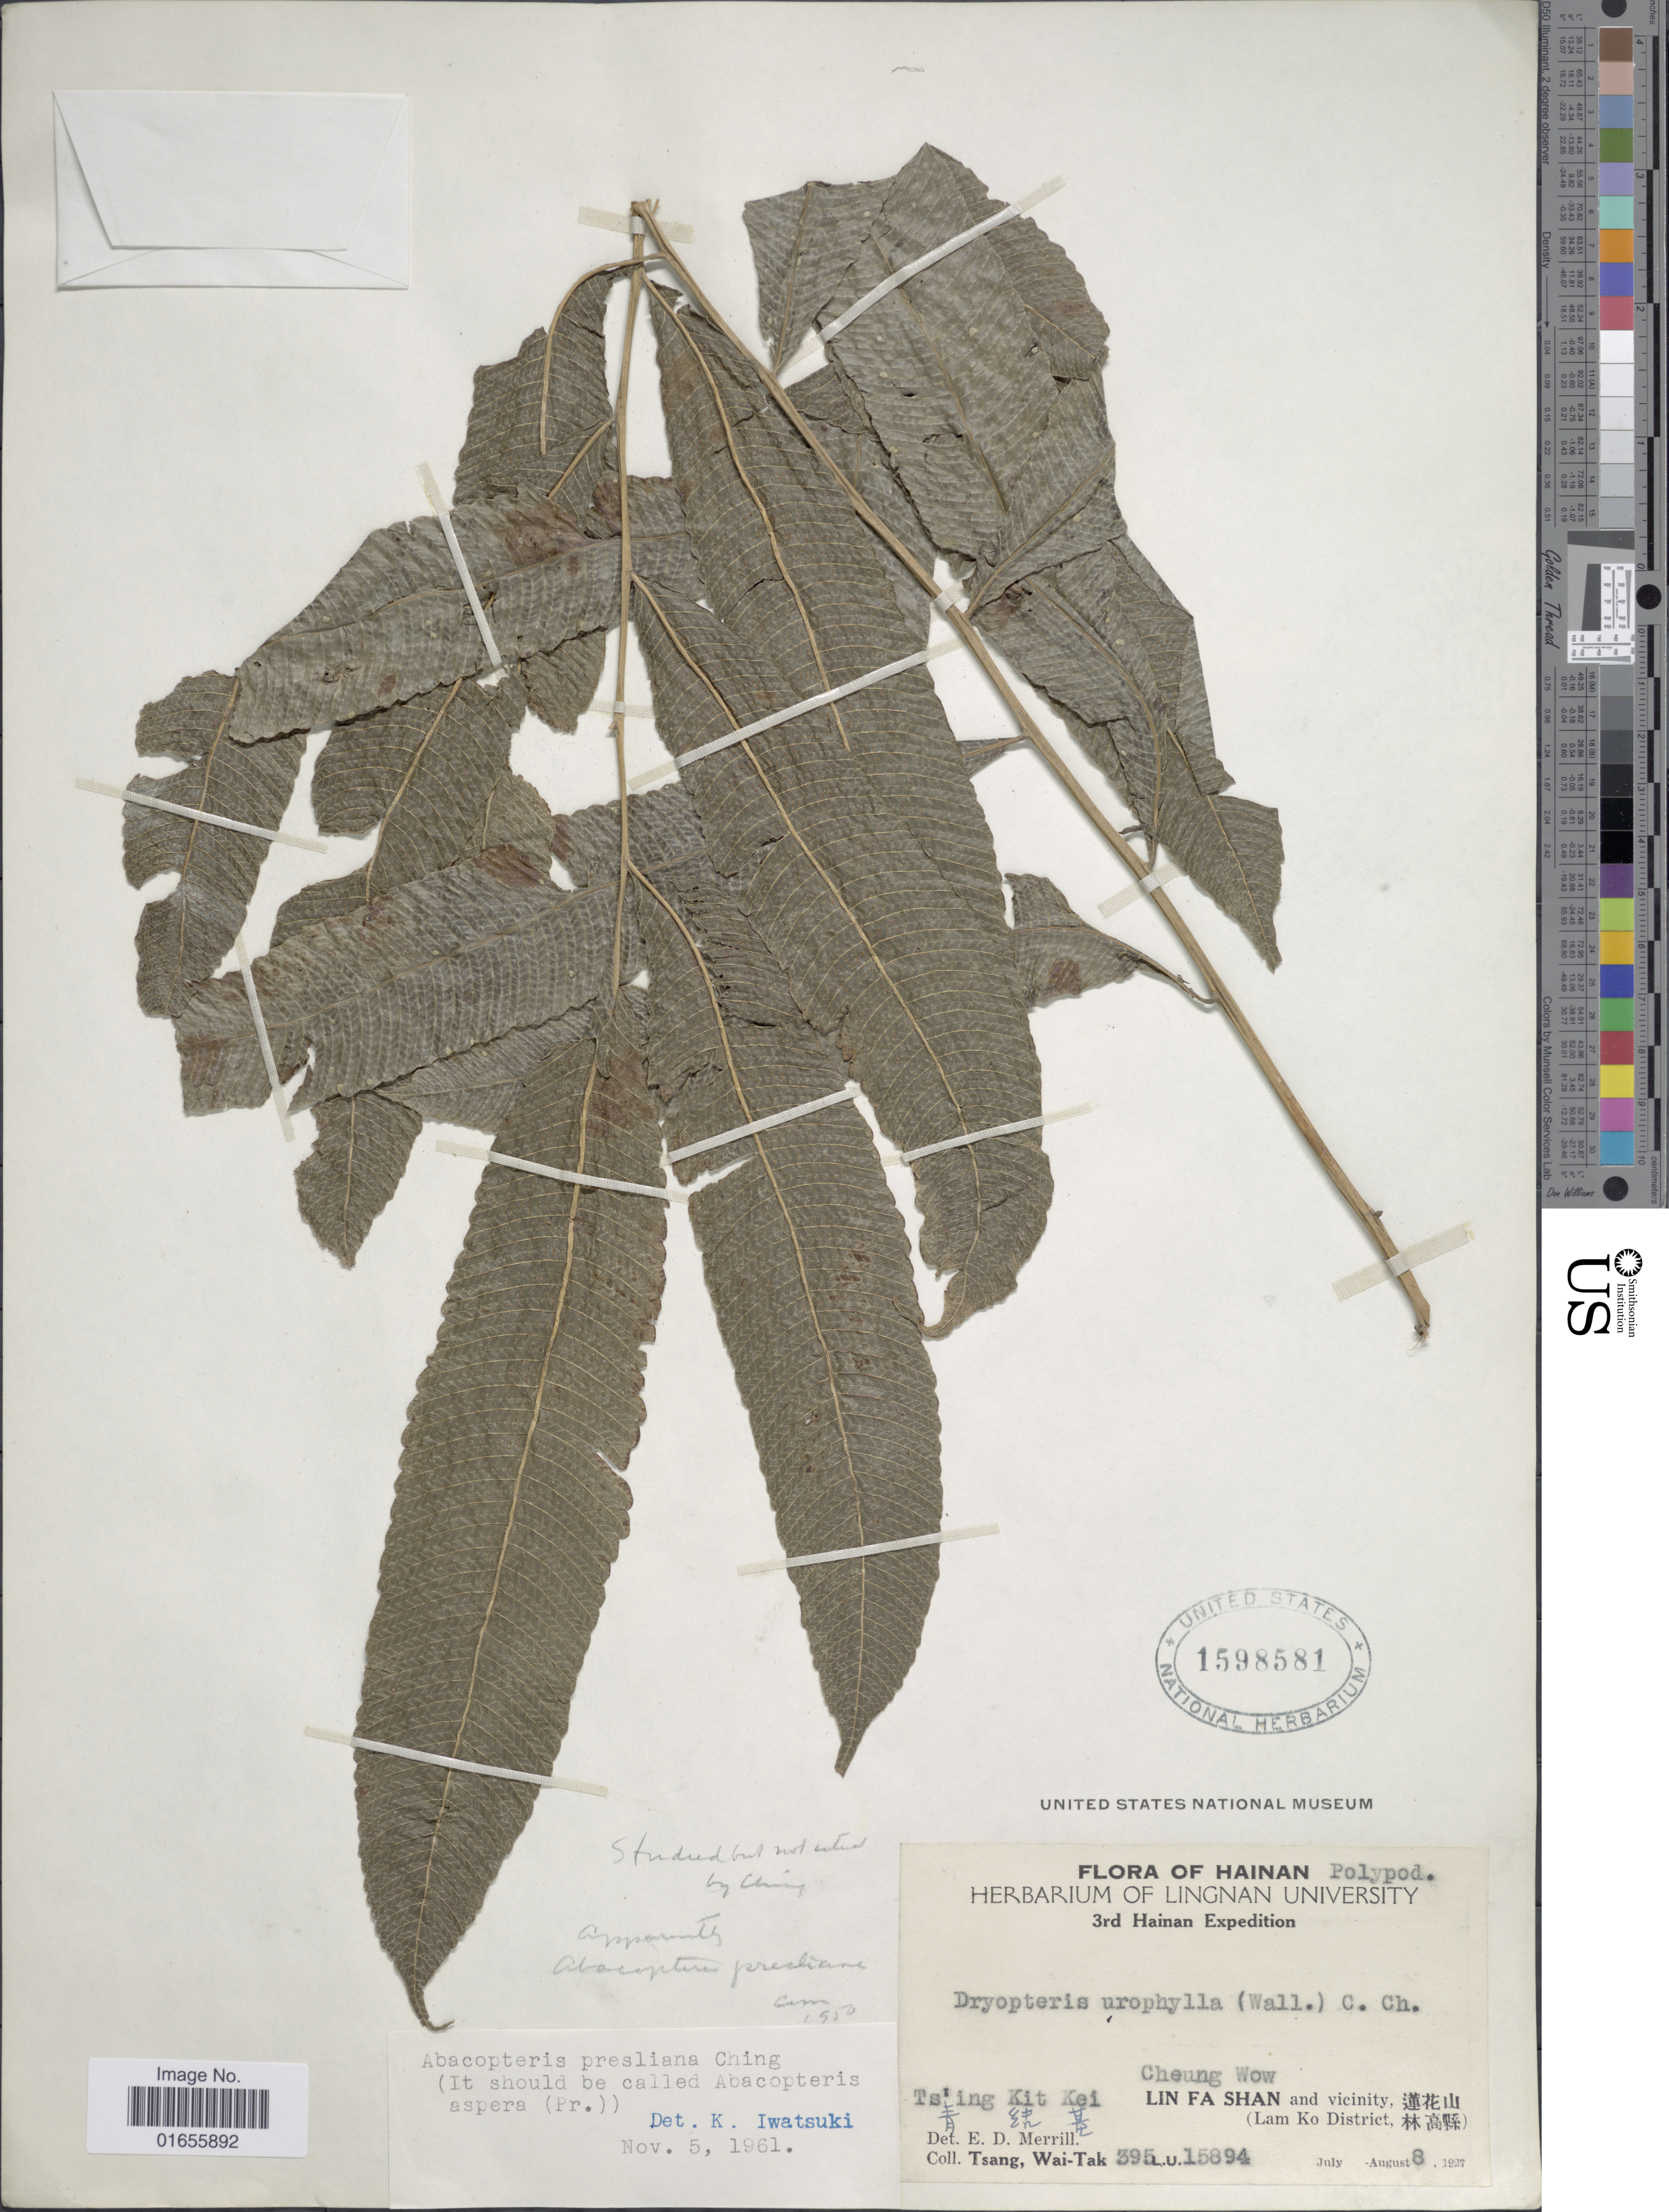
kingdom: Plantae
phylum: Tracheophyta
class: Polypodiopsida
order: Polypodiales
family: Thelypteridaceae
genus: Pronephrium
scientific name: Pronephrium asperum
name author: (C. Presl) Holttum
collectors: W. T. Tsang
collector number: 395 L.U. 15894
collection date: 1927-08-08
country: China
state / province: Hainan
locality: Cheung Wow, Ts'ing Kit Kei, Lin Fa Shan and vicinity (Lam Ko District)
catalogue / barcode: US 1598581